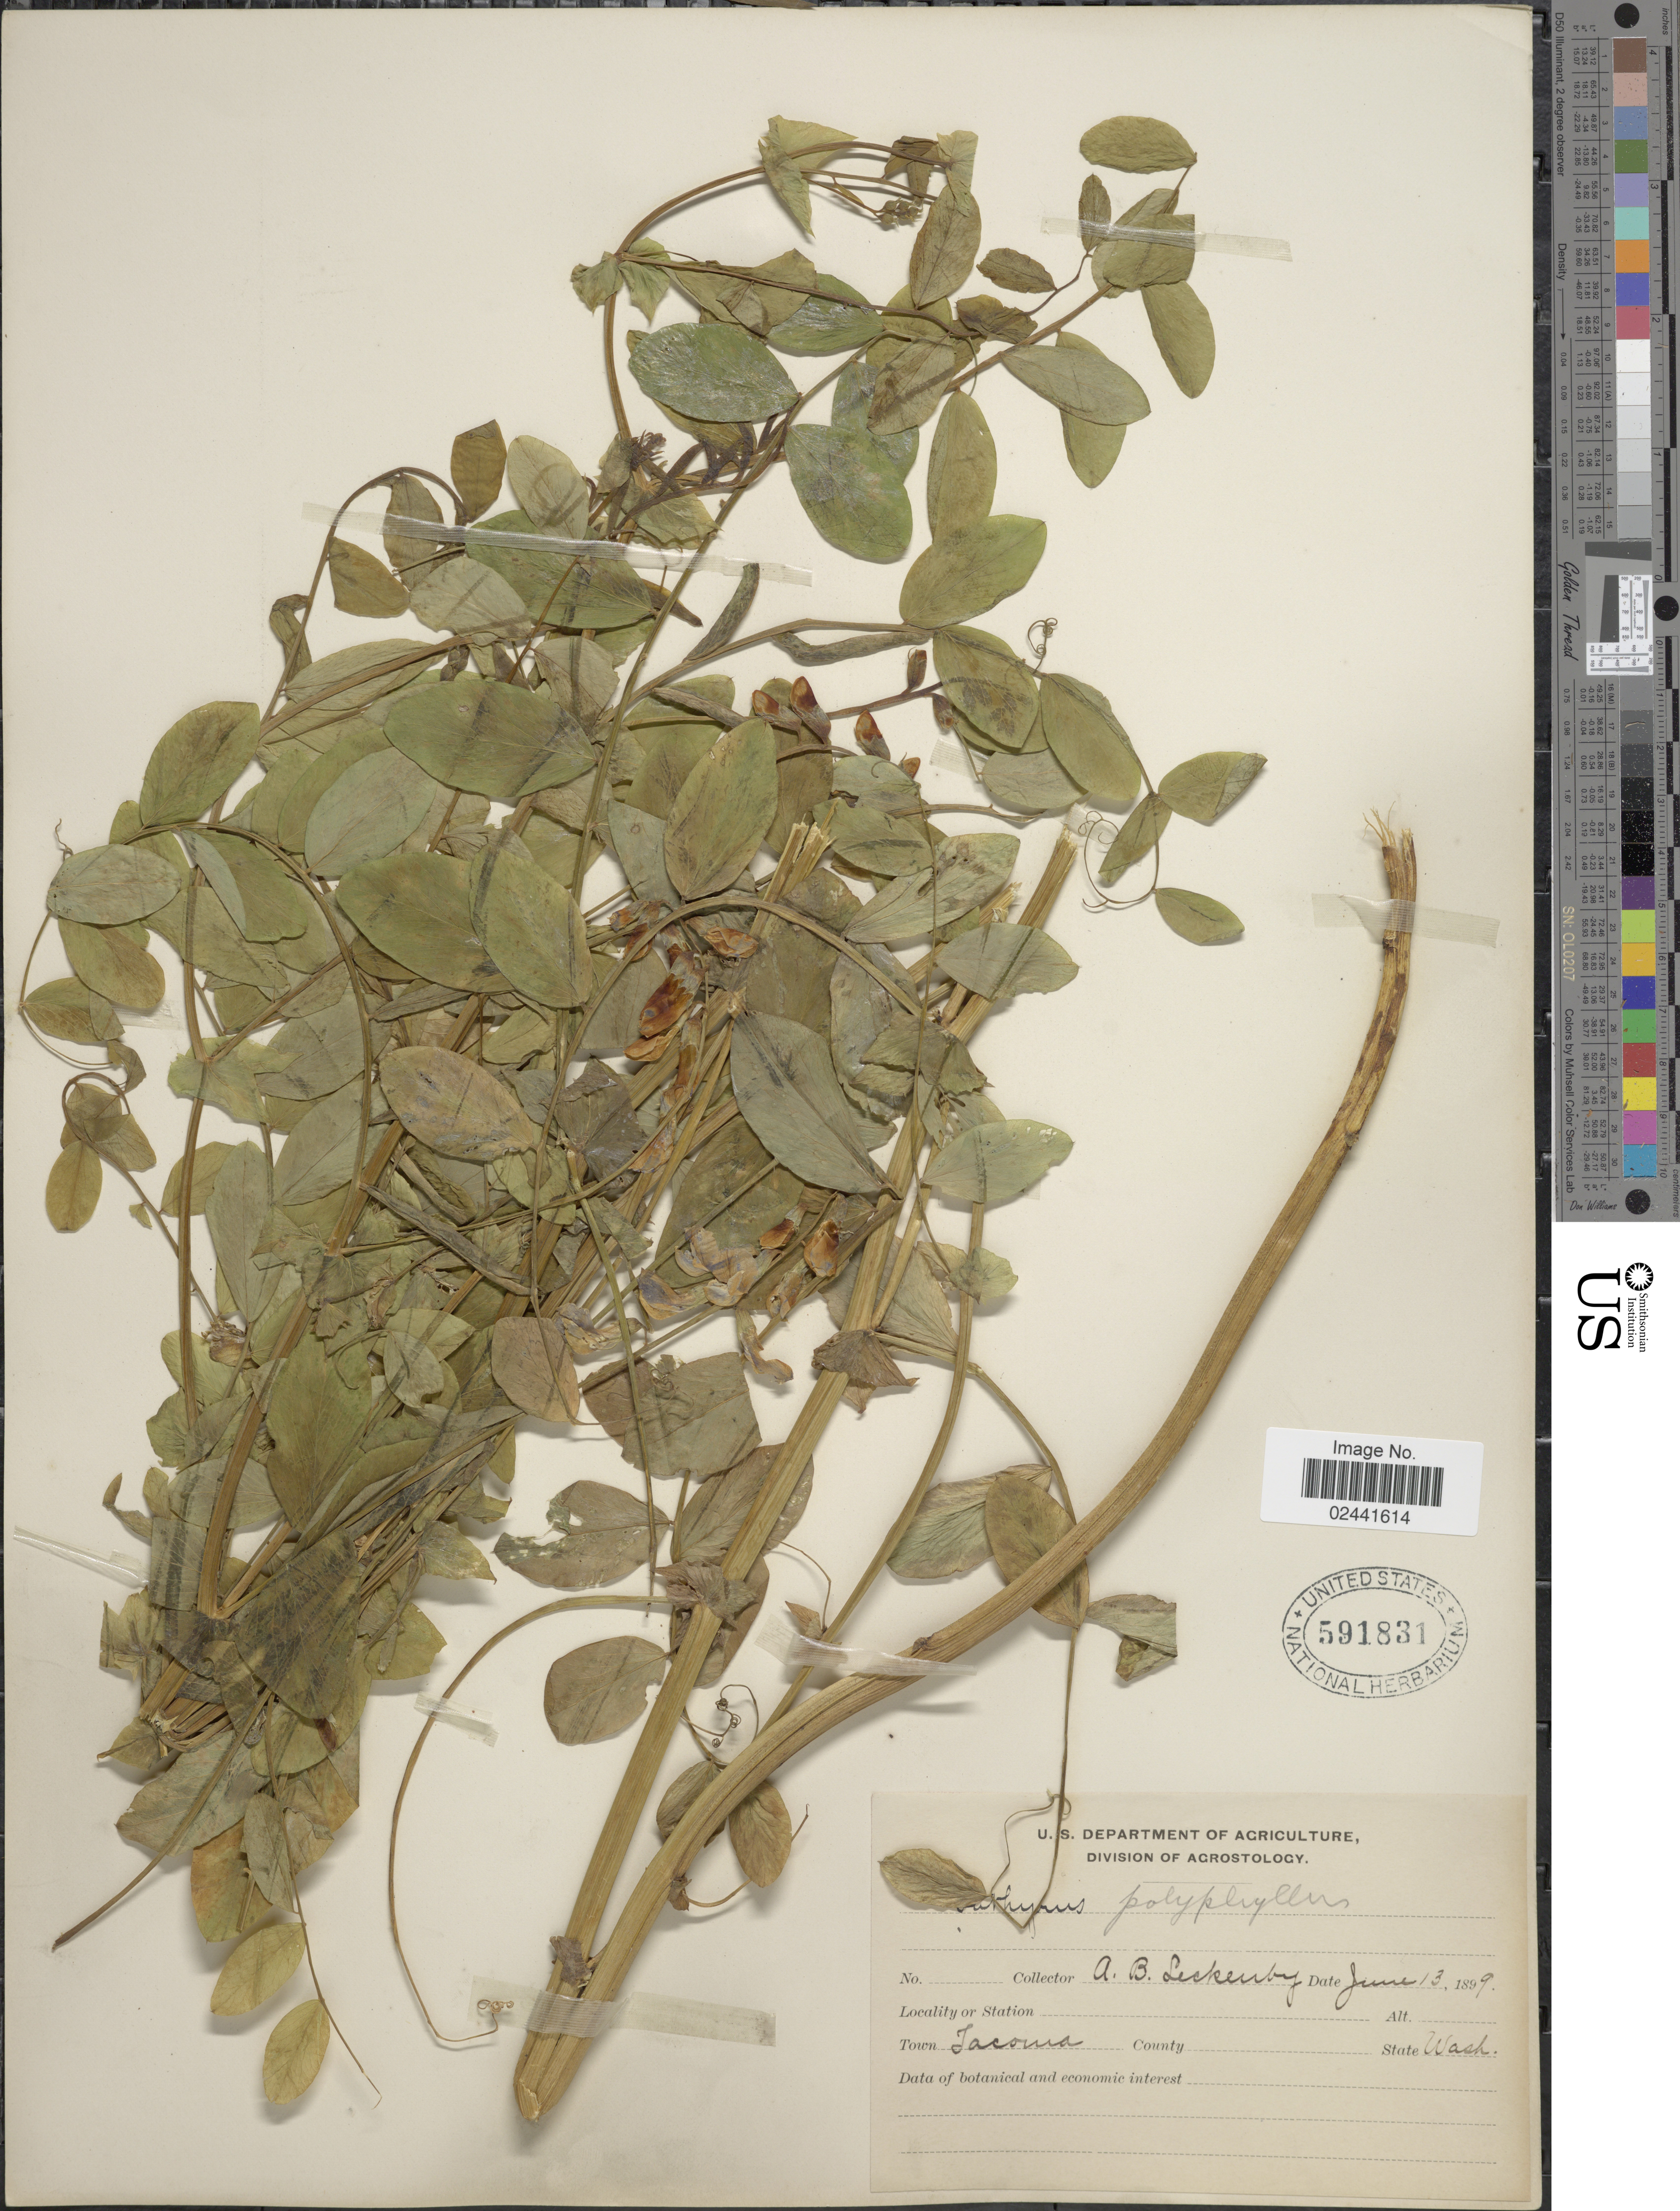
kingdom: Plantae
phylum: Tracheophyta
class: Magnoliopsida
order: Fabales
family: Fabaceae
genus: Lathyrus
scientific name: Lathyrus polyphyllus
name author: Nutt.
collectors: A. Leckenby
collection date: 1899-06-13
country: United States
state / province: Washington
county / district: Pierce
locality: Town Tacoma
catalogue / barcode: US 591831